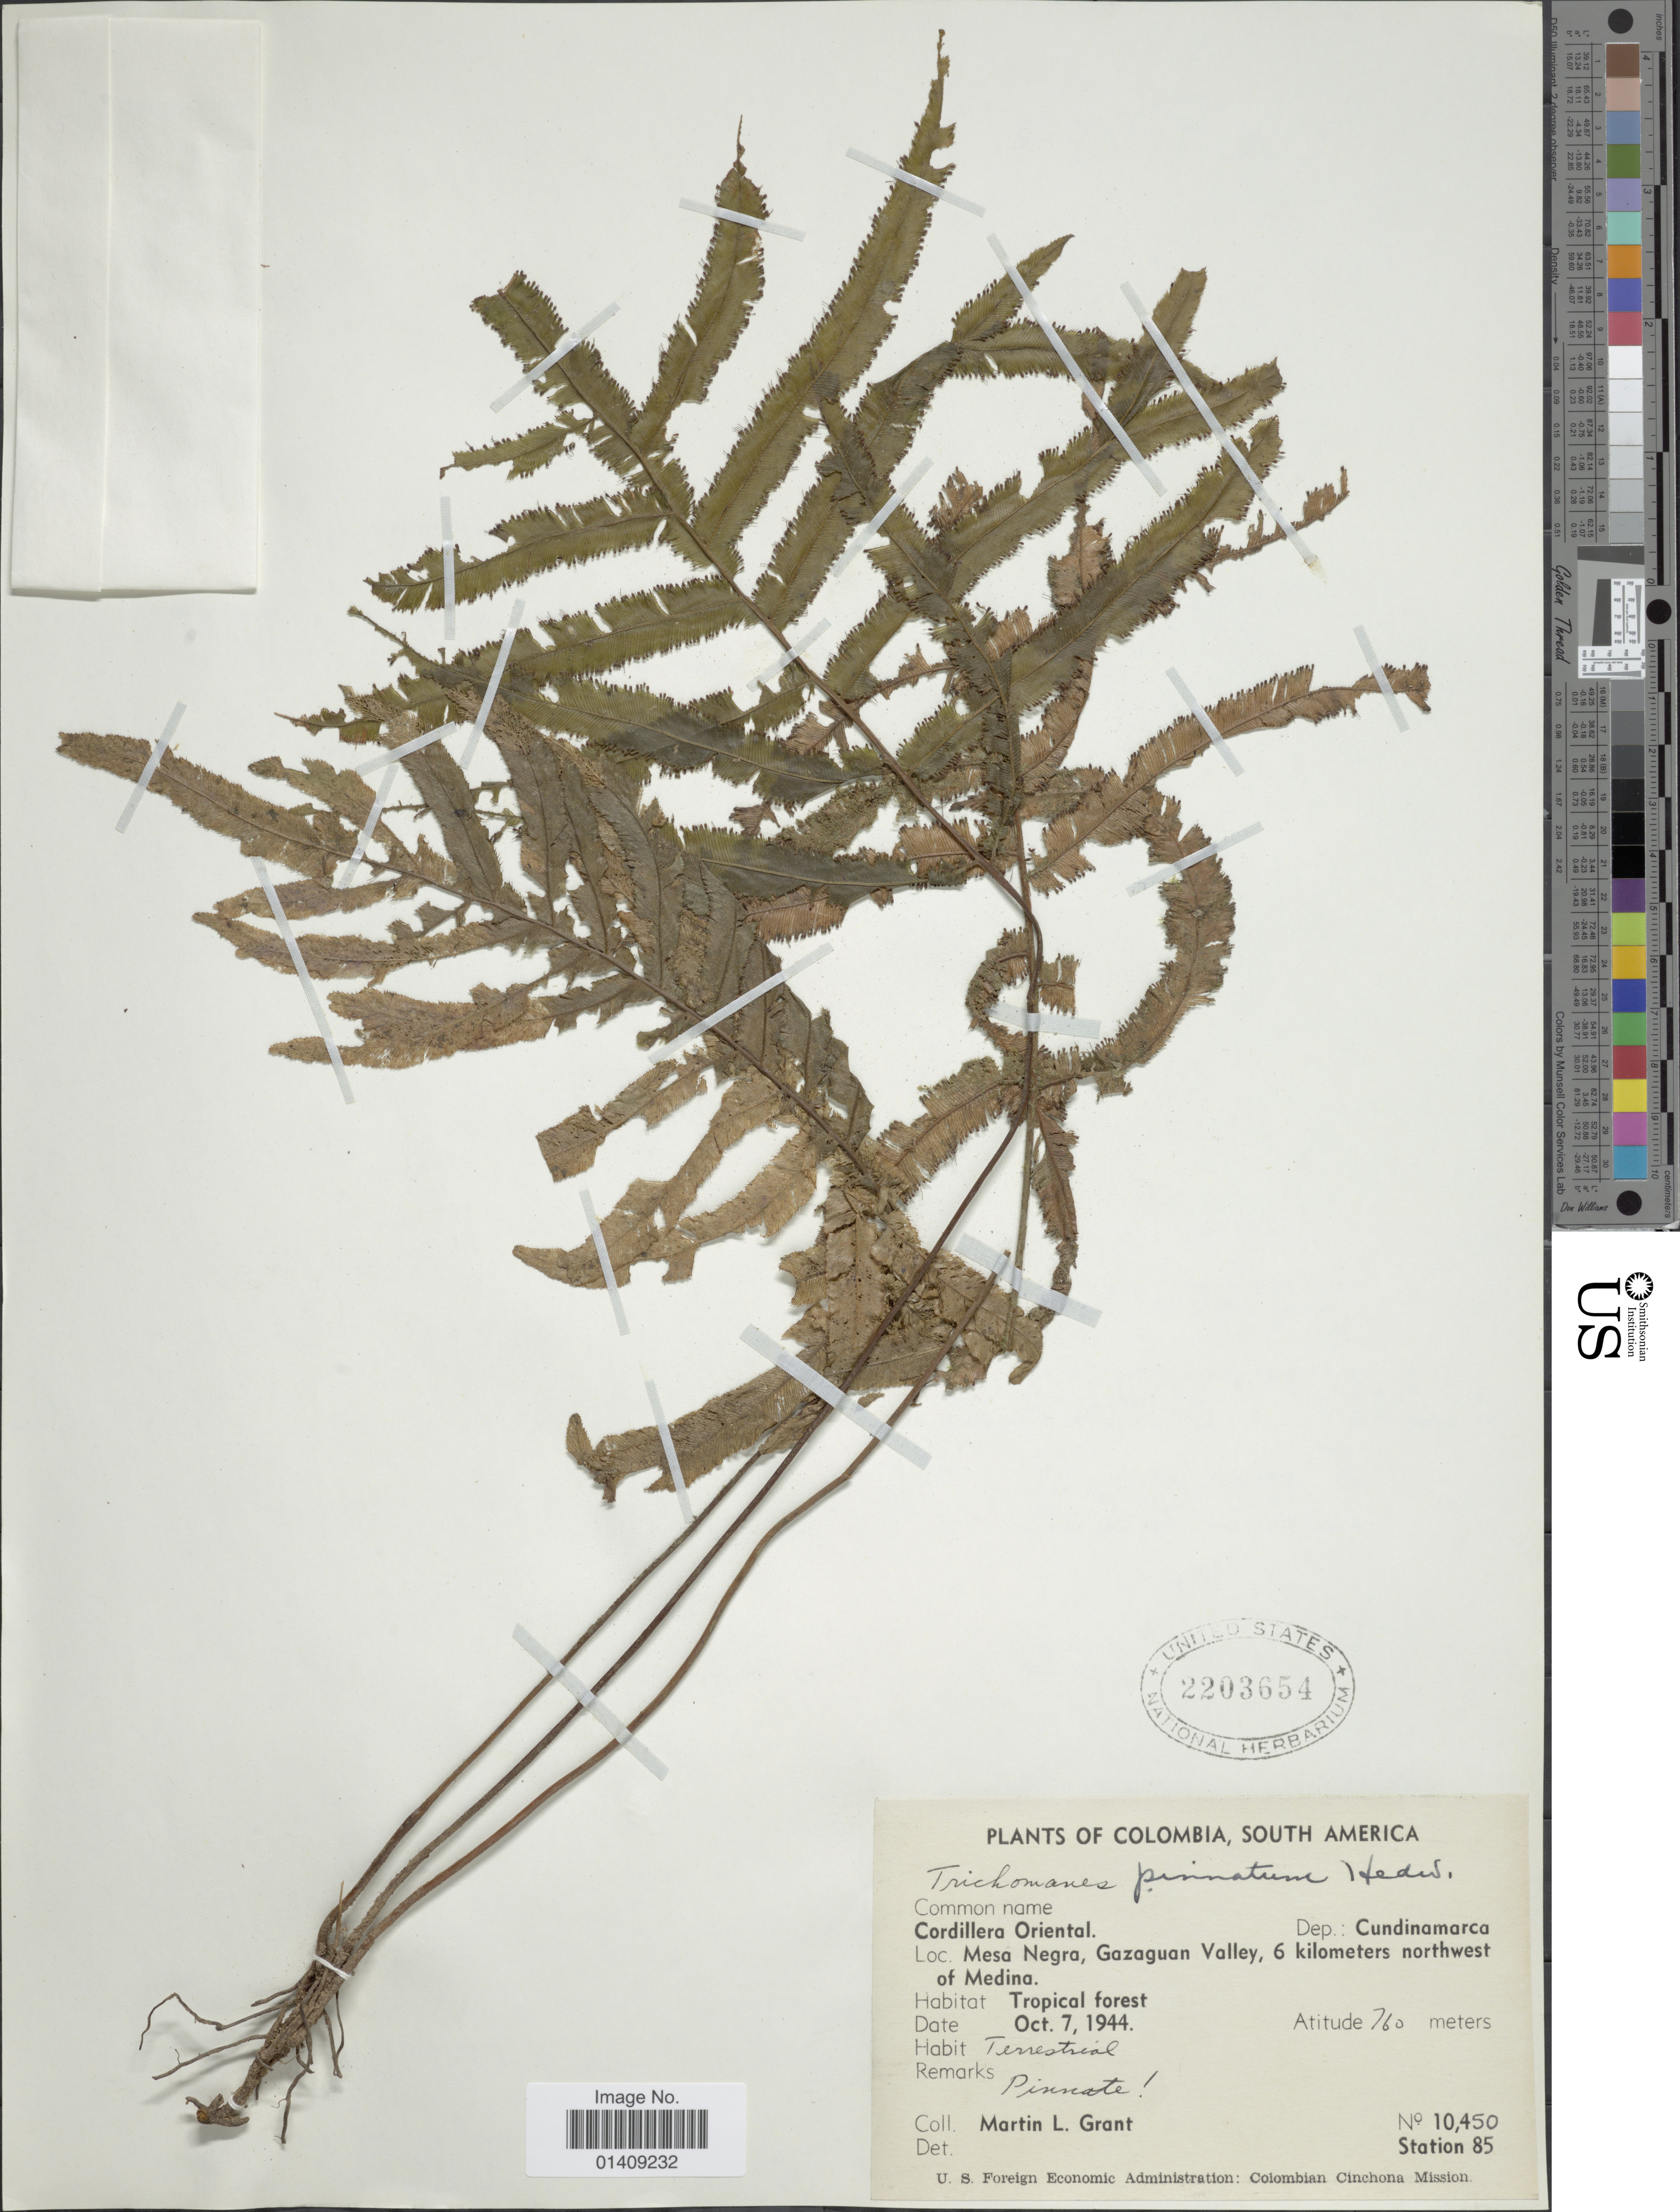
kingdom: Plantae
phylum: Tracheophyta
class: Polypodiopsida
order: Hymenophyllales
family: Hymenophyllaceae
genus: Trichomanes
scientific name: Trichomanes pinnatum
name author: Hedw.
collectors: M. L. Grant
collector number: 10450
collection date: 1944-10-07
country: Colombia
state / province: Cundinamarca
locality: Cordillera Oriental dep: Cundinamarca Mesa Negra Gazaguan valley 6 kilometers northwest of Medina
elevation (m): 760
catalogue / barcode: US 2203654